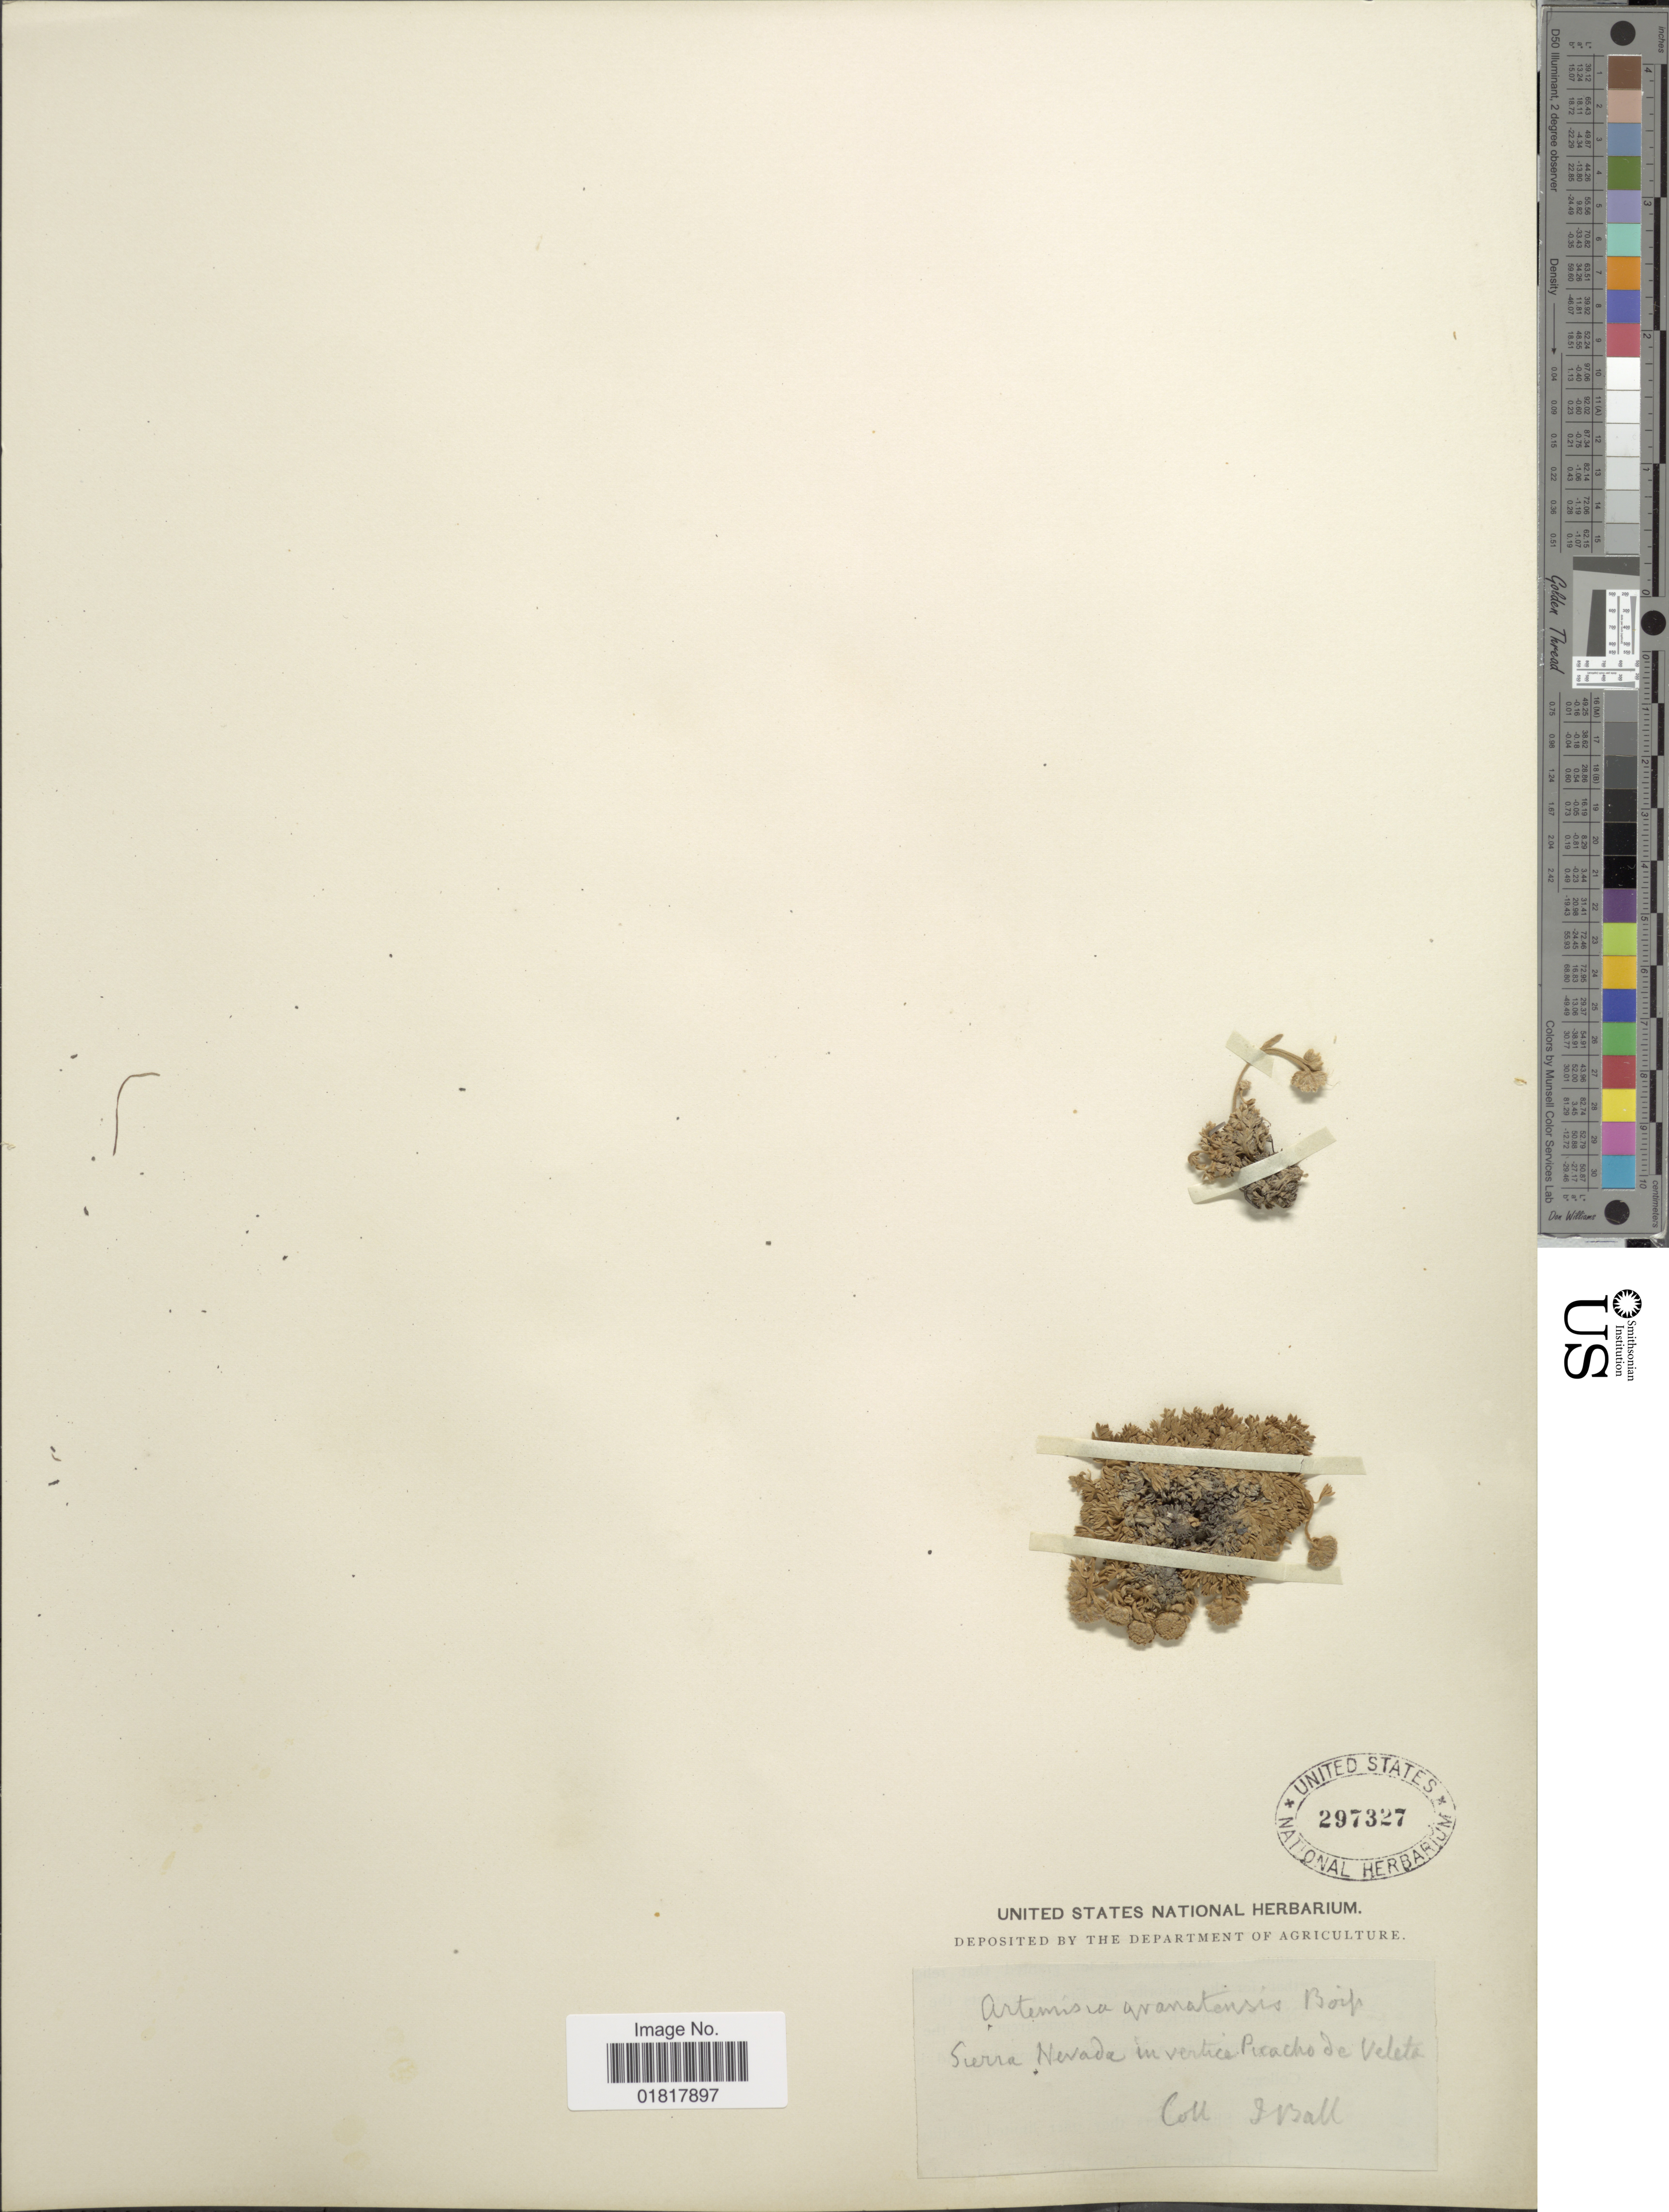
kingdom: Plantae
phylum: Tracheophyta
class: Magnoliopsida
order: Asterales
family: Asteraceae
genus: Artemisia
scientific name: Artemisia granatensis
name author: Boiss.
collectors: J. Ball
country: Spain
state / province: Andalucía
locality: Sierra Nevada in vertica Picacho de Veleta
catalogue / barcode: US 297327